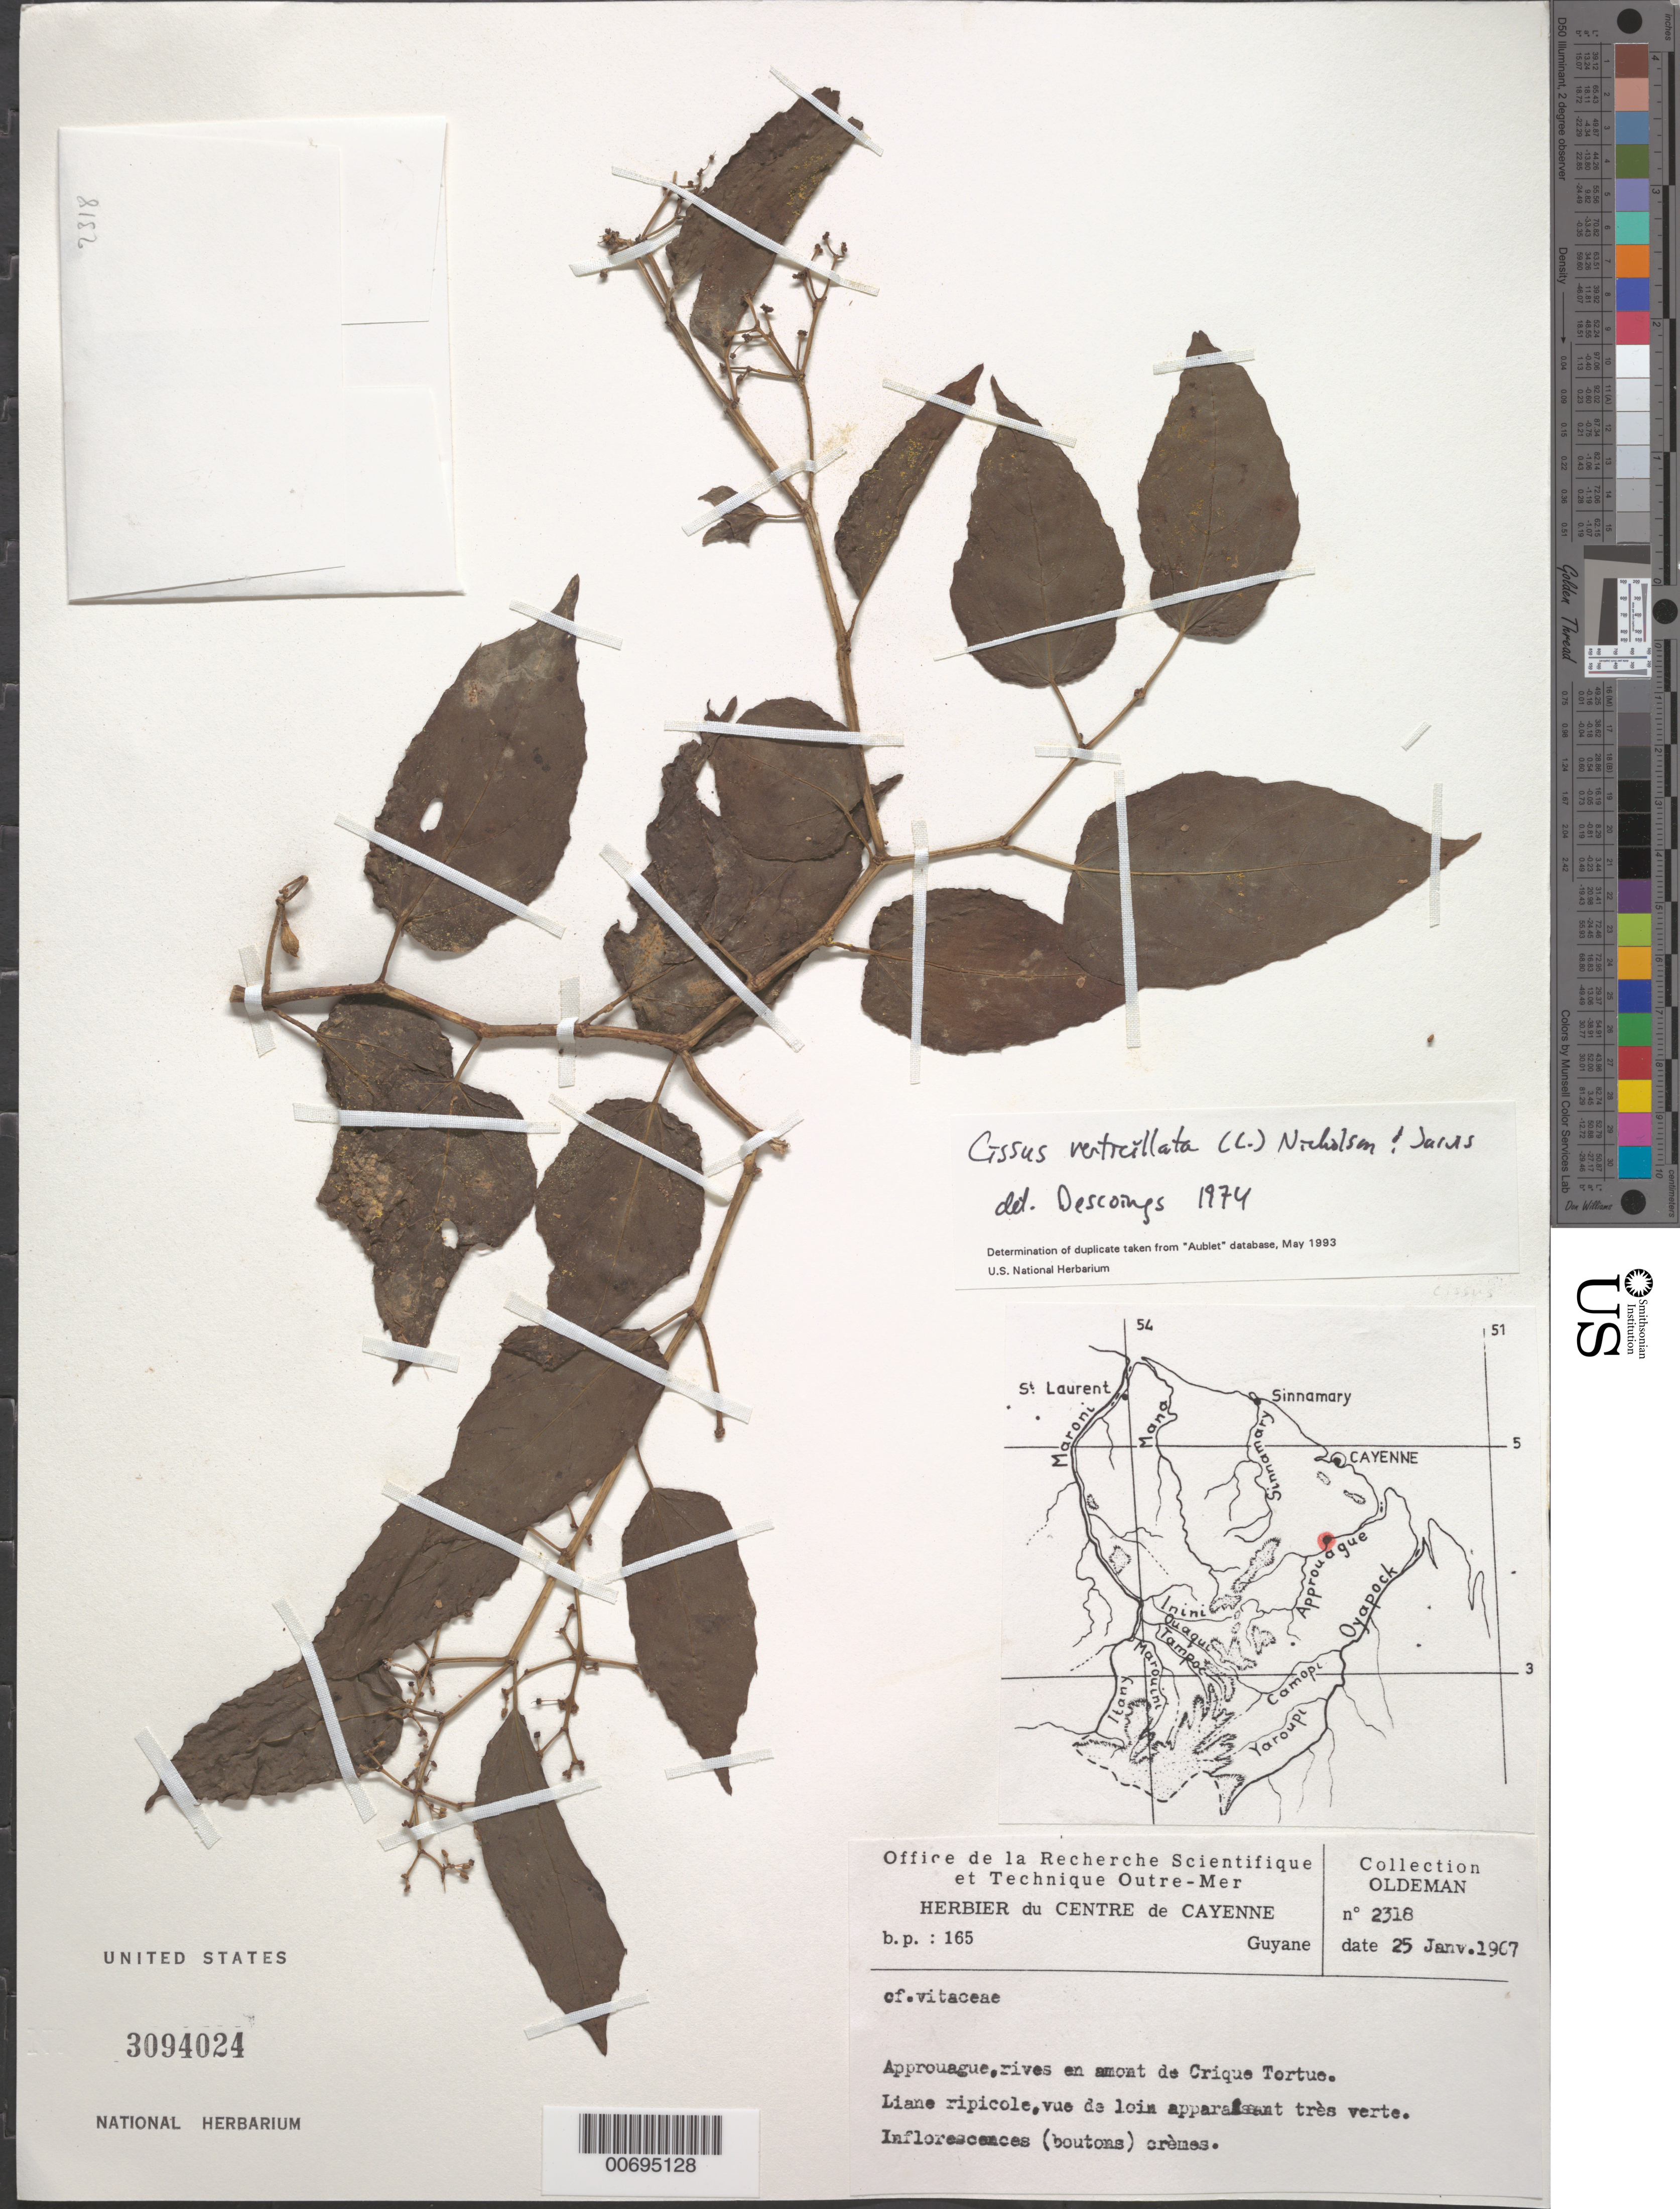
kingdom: Plantae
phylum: Tracheophyta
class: Magnoliopsida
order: Vitales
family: Vitaceae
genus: Cissus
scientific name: Cissus verticillata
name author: (L.) Nicolson & C.E. Jarvis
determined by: Descoings, B. M.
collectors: R. Oldeman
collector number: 2318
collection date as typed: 25-Jan-67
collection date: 1967-01-25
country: French Guiana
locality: Approuague, rives en amont de Crique Tortue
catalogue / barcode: US 3094024